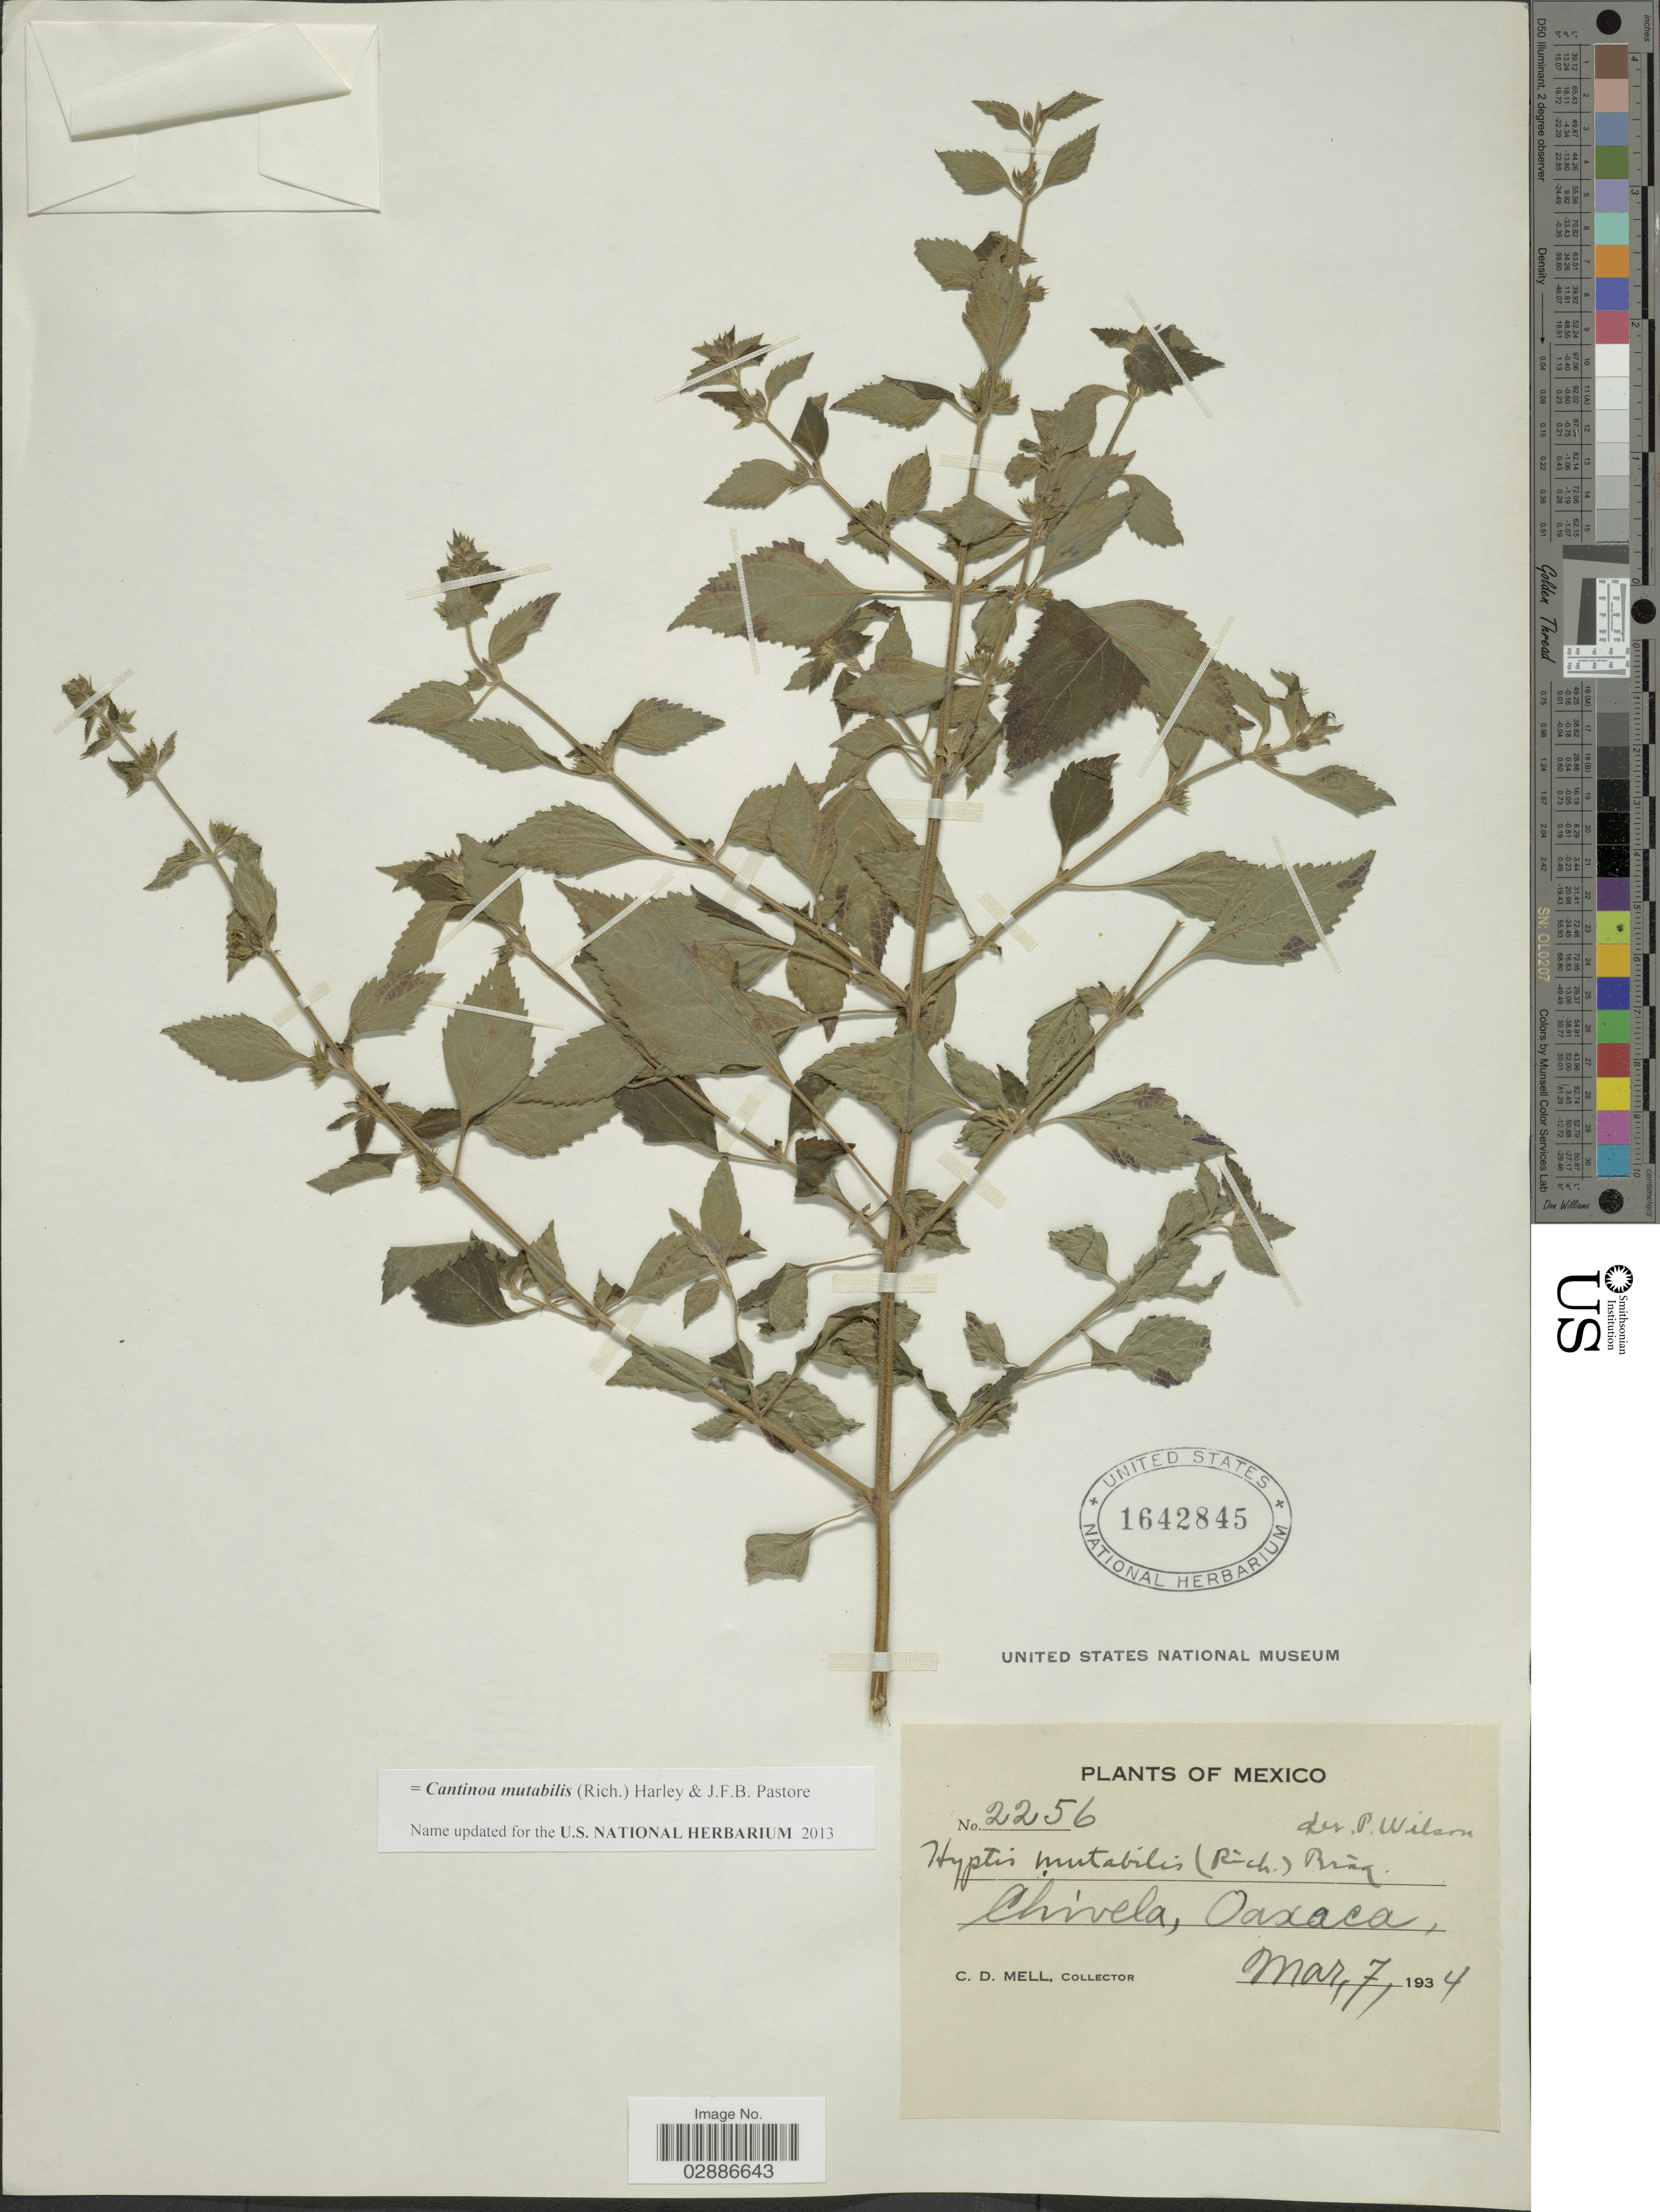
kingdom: Plantae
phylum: Tracheophyta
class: Magnoliopsida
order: Lamiales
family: Lamiaceae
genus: Cantinoa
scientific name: Cantinoa mutabilis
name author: (Epling) Harley & J.F.B. Pastore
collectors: C. D. Mell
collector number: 2256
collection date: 1934-03-07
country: Mexico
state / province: Oaxaca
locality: Chivela.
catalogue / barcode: US 1642845